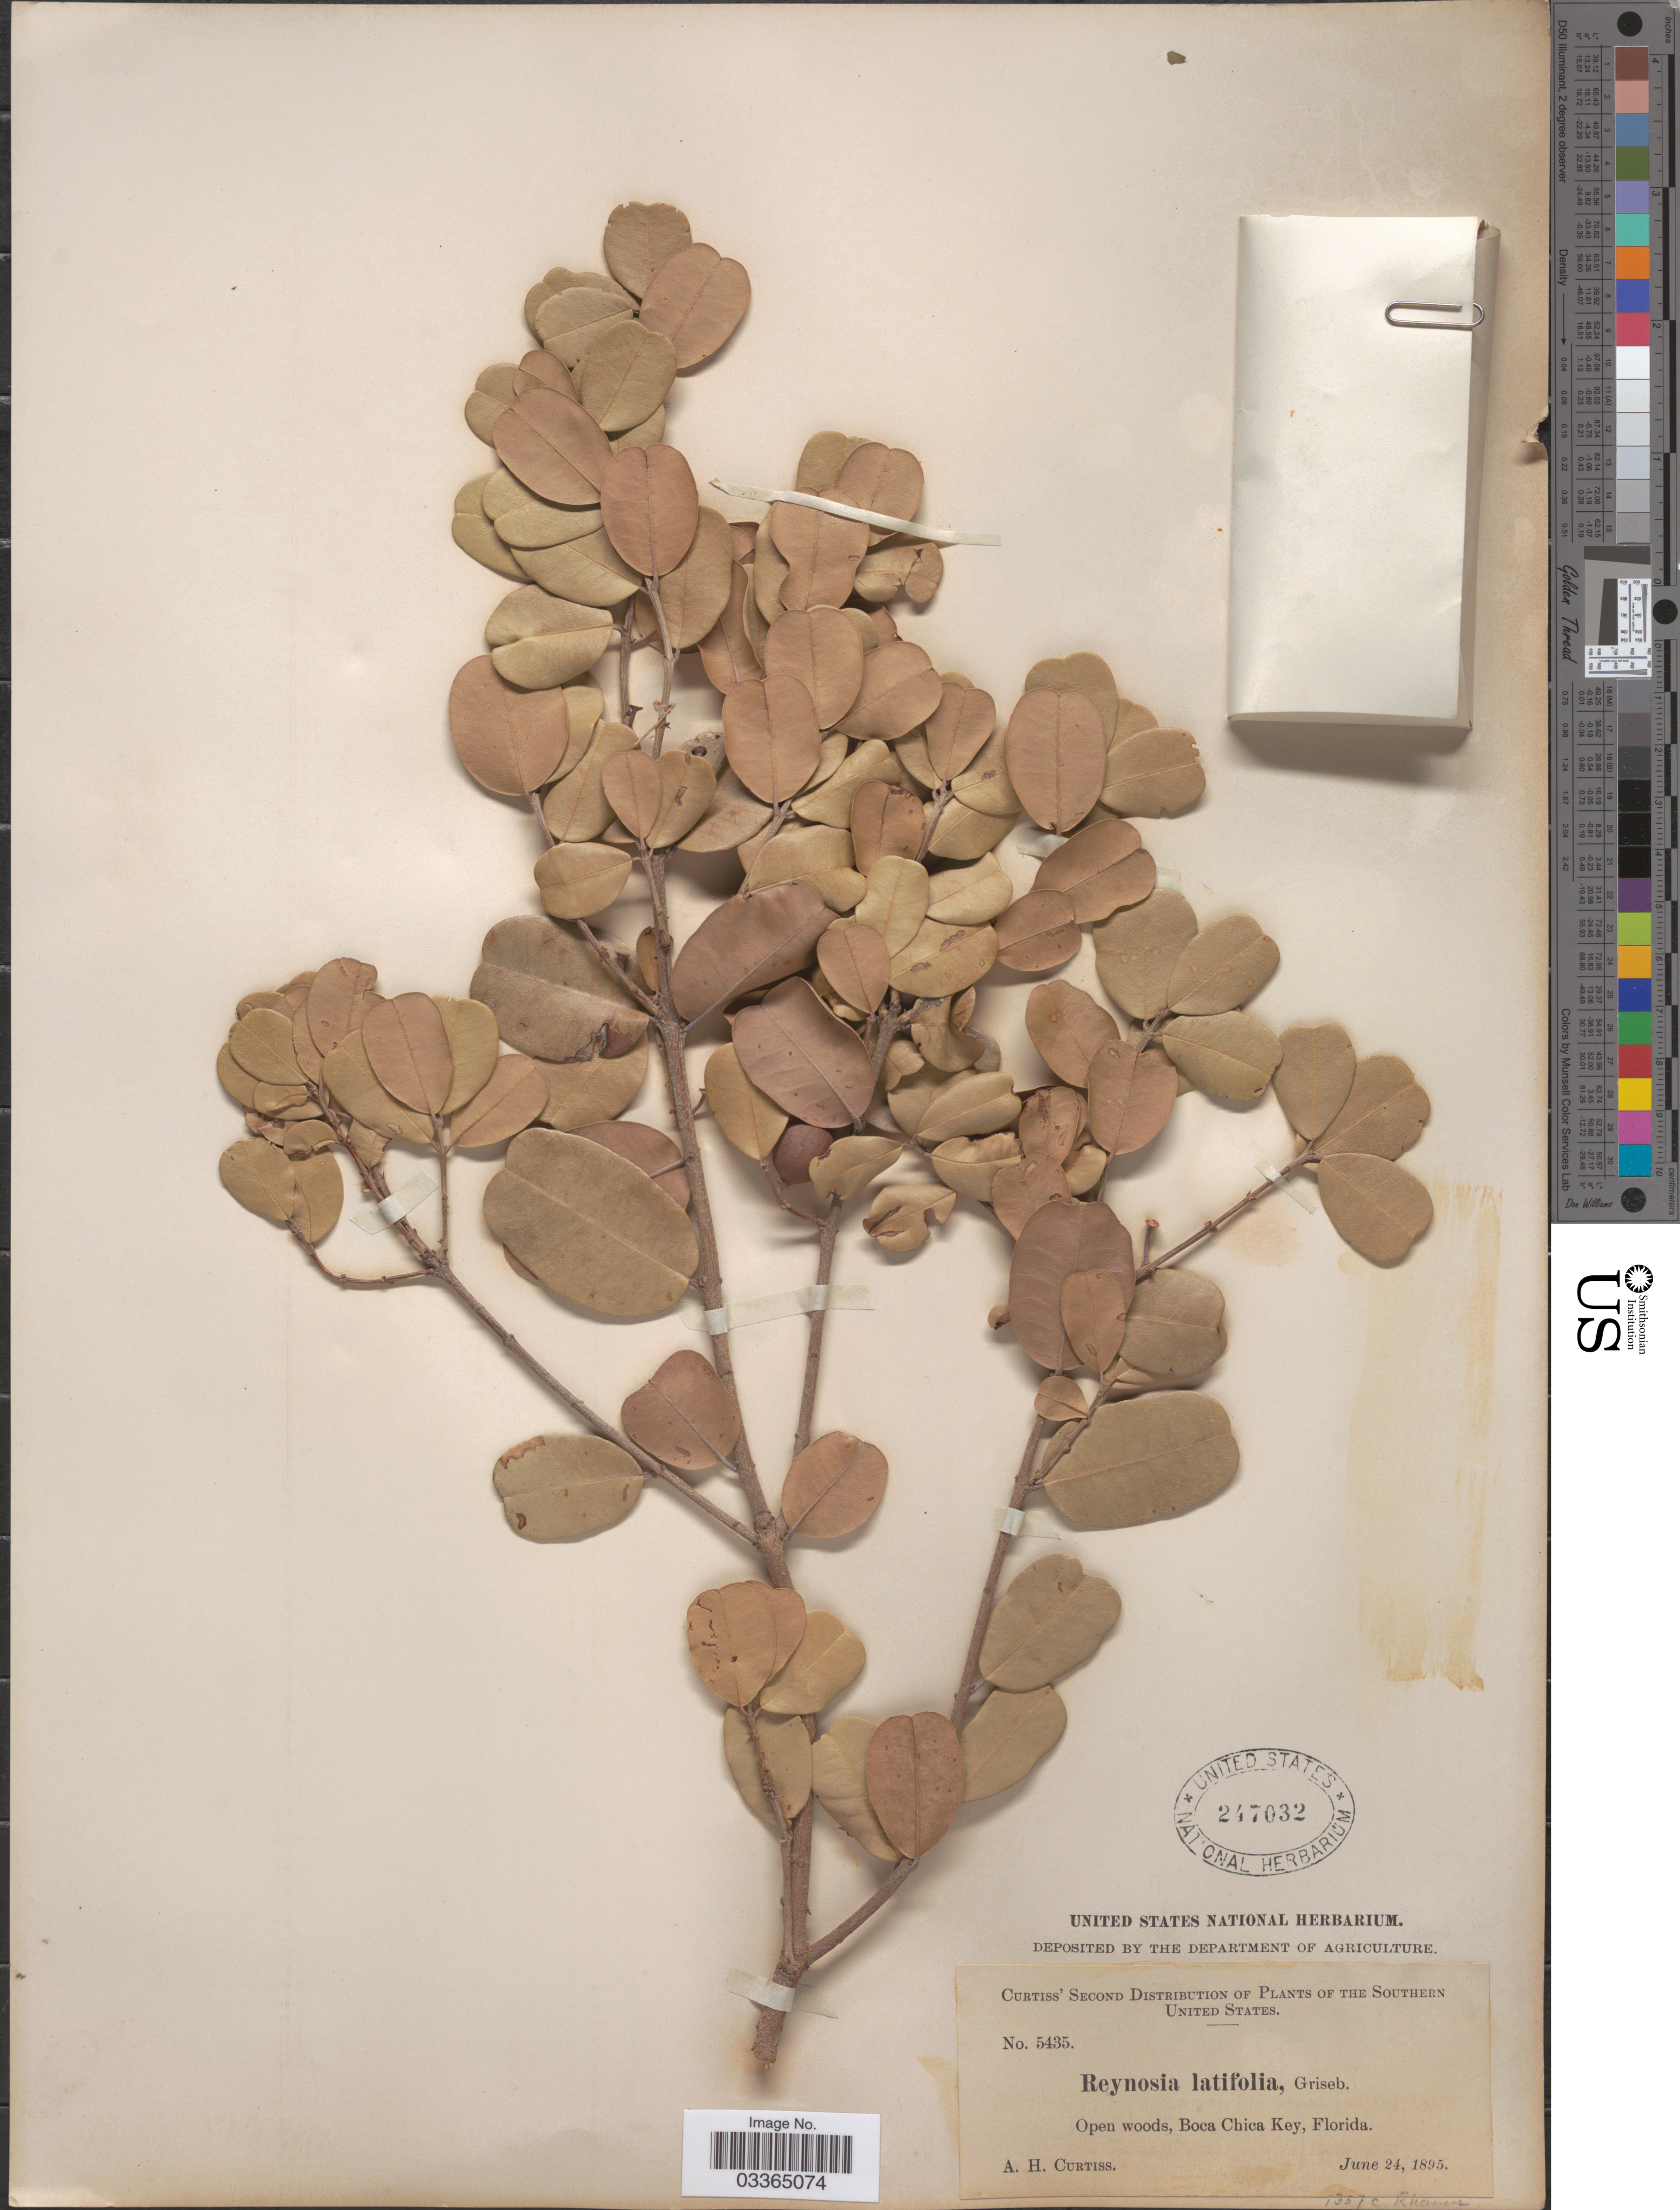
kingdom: Plantae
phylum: Tracheophyta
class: Magnoliopsida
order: Rosales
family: Rhamnaceae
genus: Reynosia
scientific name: Reynosia septentrionalis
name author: Urb.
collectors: A. H. Curtiss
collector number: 5435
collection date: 1895-06-24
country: United States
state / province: Florida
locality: The Southern United States, Boca Chica Key.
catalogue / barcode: US 247032